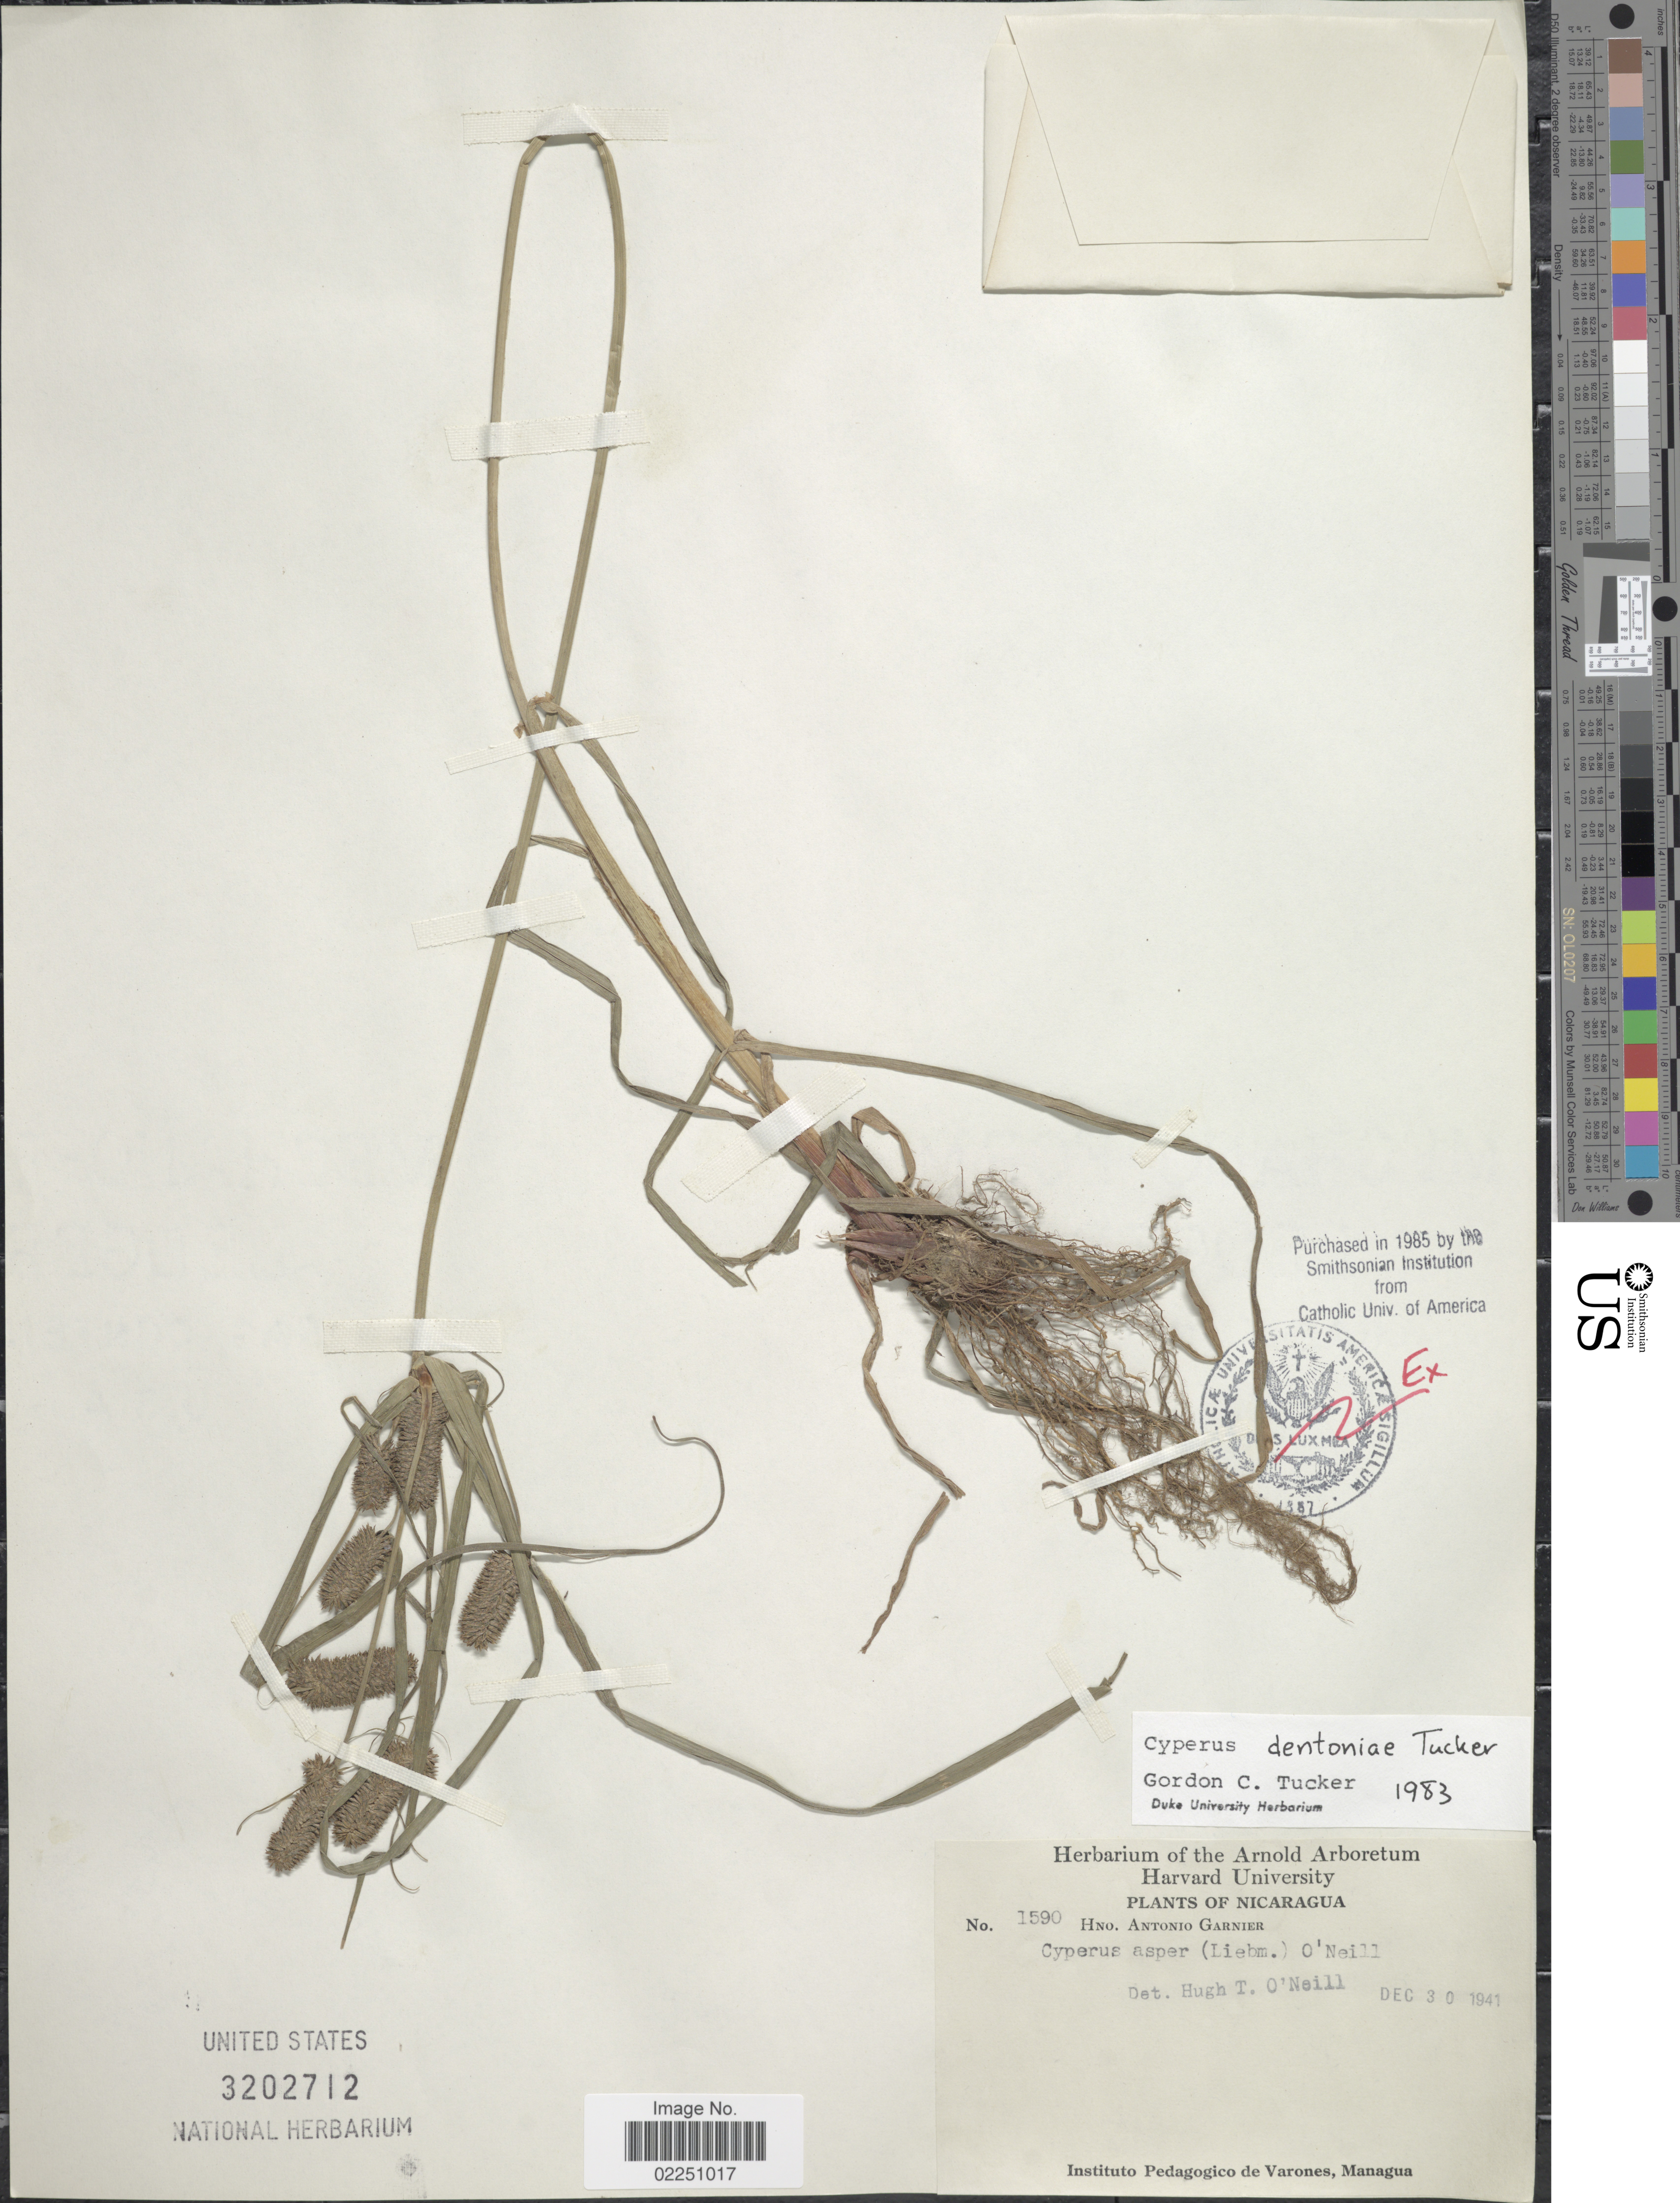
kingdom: Plantae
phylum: Tracheophyta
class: Liliopsida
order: Poales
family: Cyperaceae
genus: Cyperus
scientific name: Cyperus dentoniae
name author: G.C. Tucker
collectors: Bro. A. Garnier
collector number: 1590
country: Nicaragua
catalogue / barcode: US 3202712